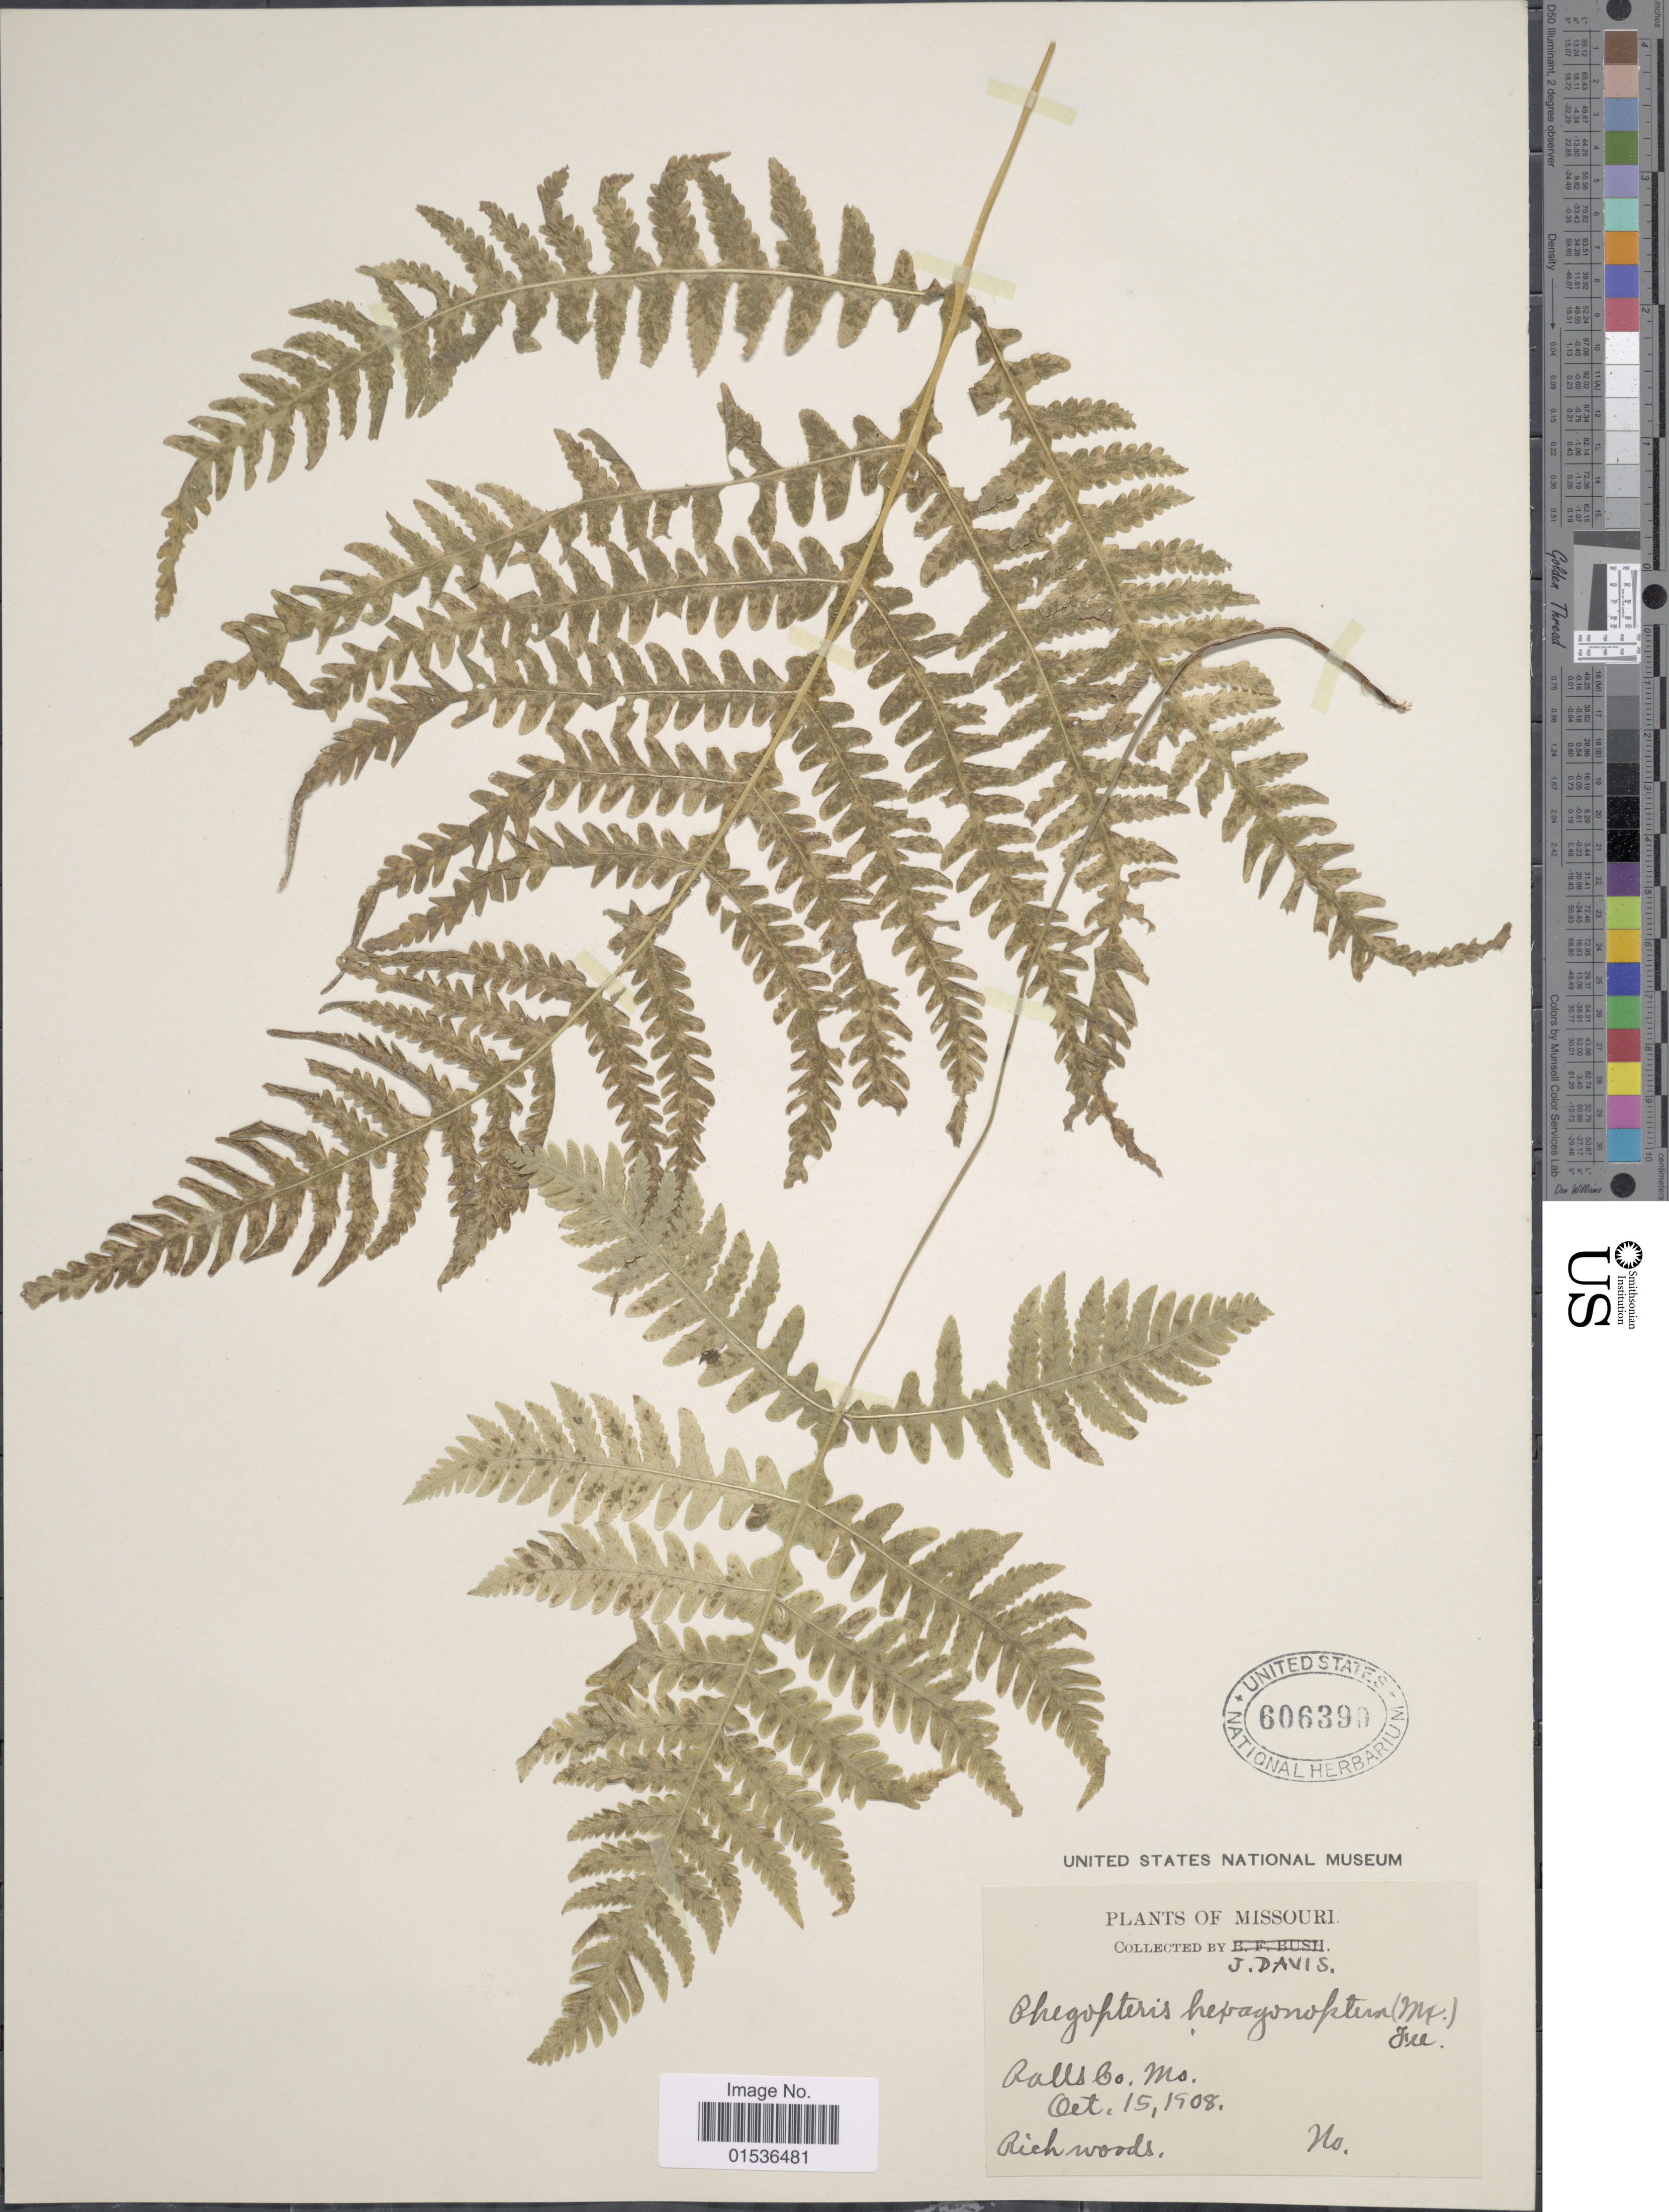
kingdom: Plantae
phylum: Tracheophyta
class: Polypodiopsida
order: Polypodiales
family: Thelypteridaceae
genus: Phegopteris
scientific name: Phegopteris hexagonoptera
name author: (Michx.) Fée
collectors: J. Davis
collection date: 1908-10-15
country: United States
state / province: Missouri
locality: Ralls Co.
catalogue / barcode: US 606390